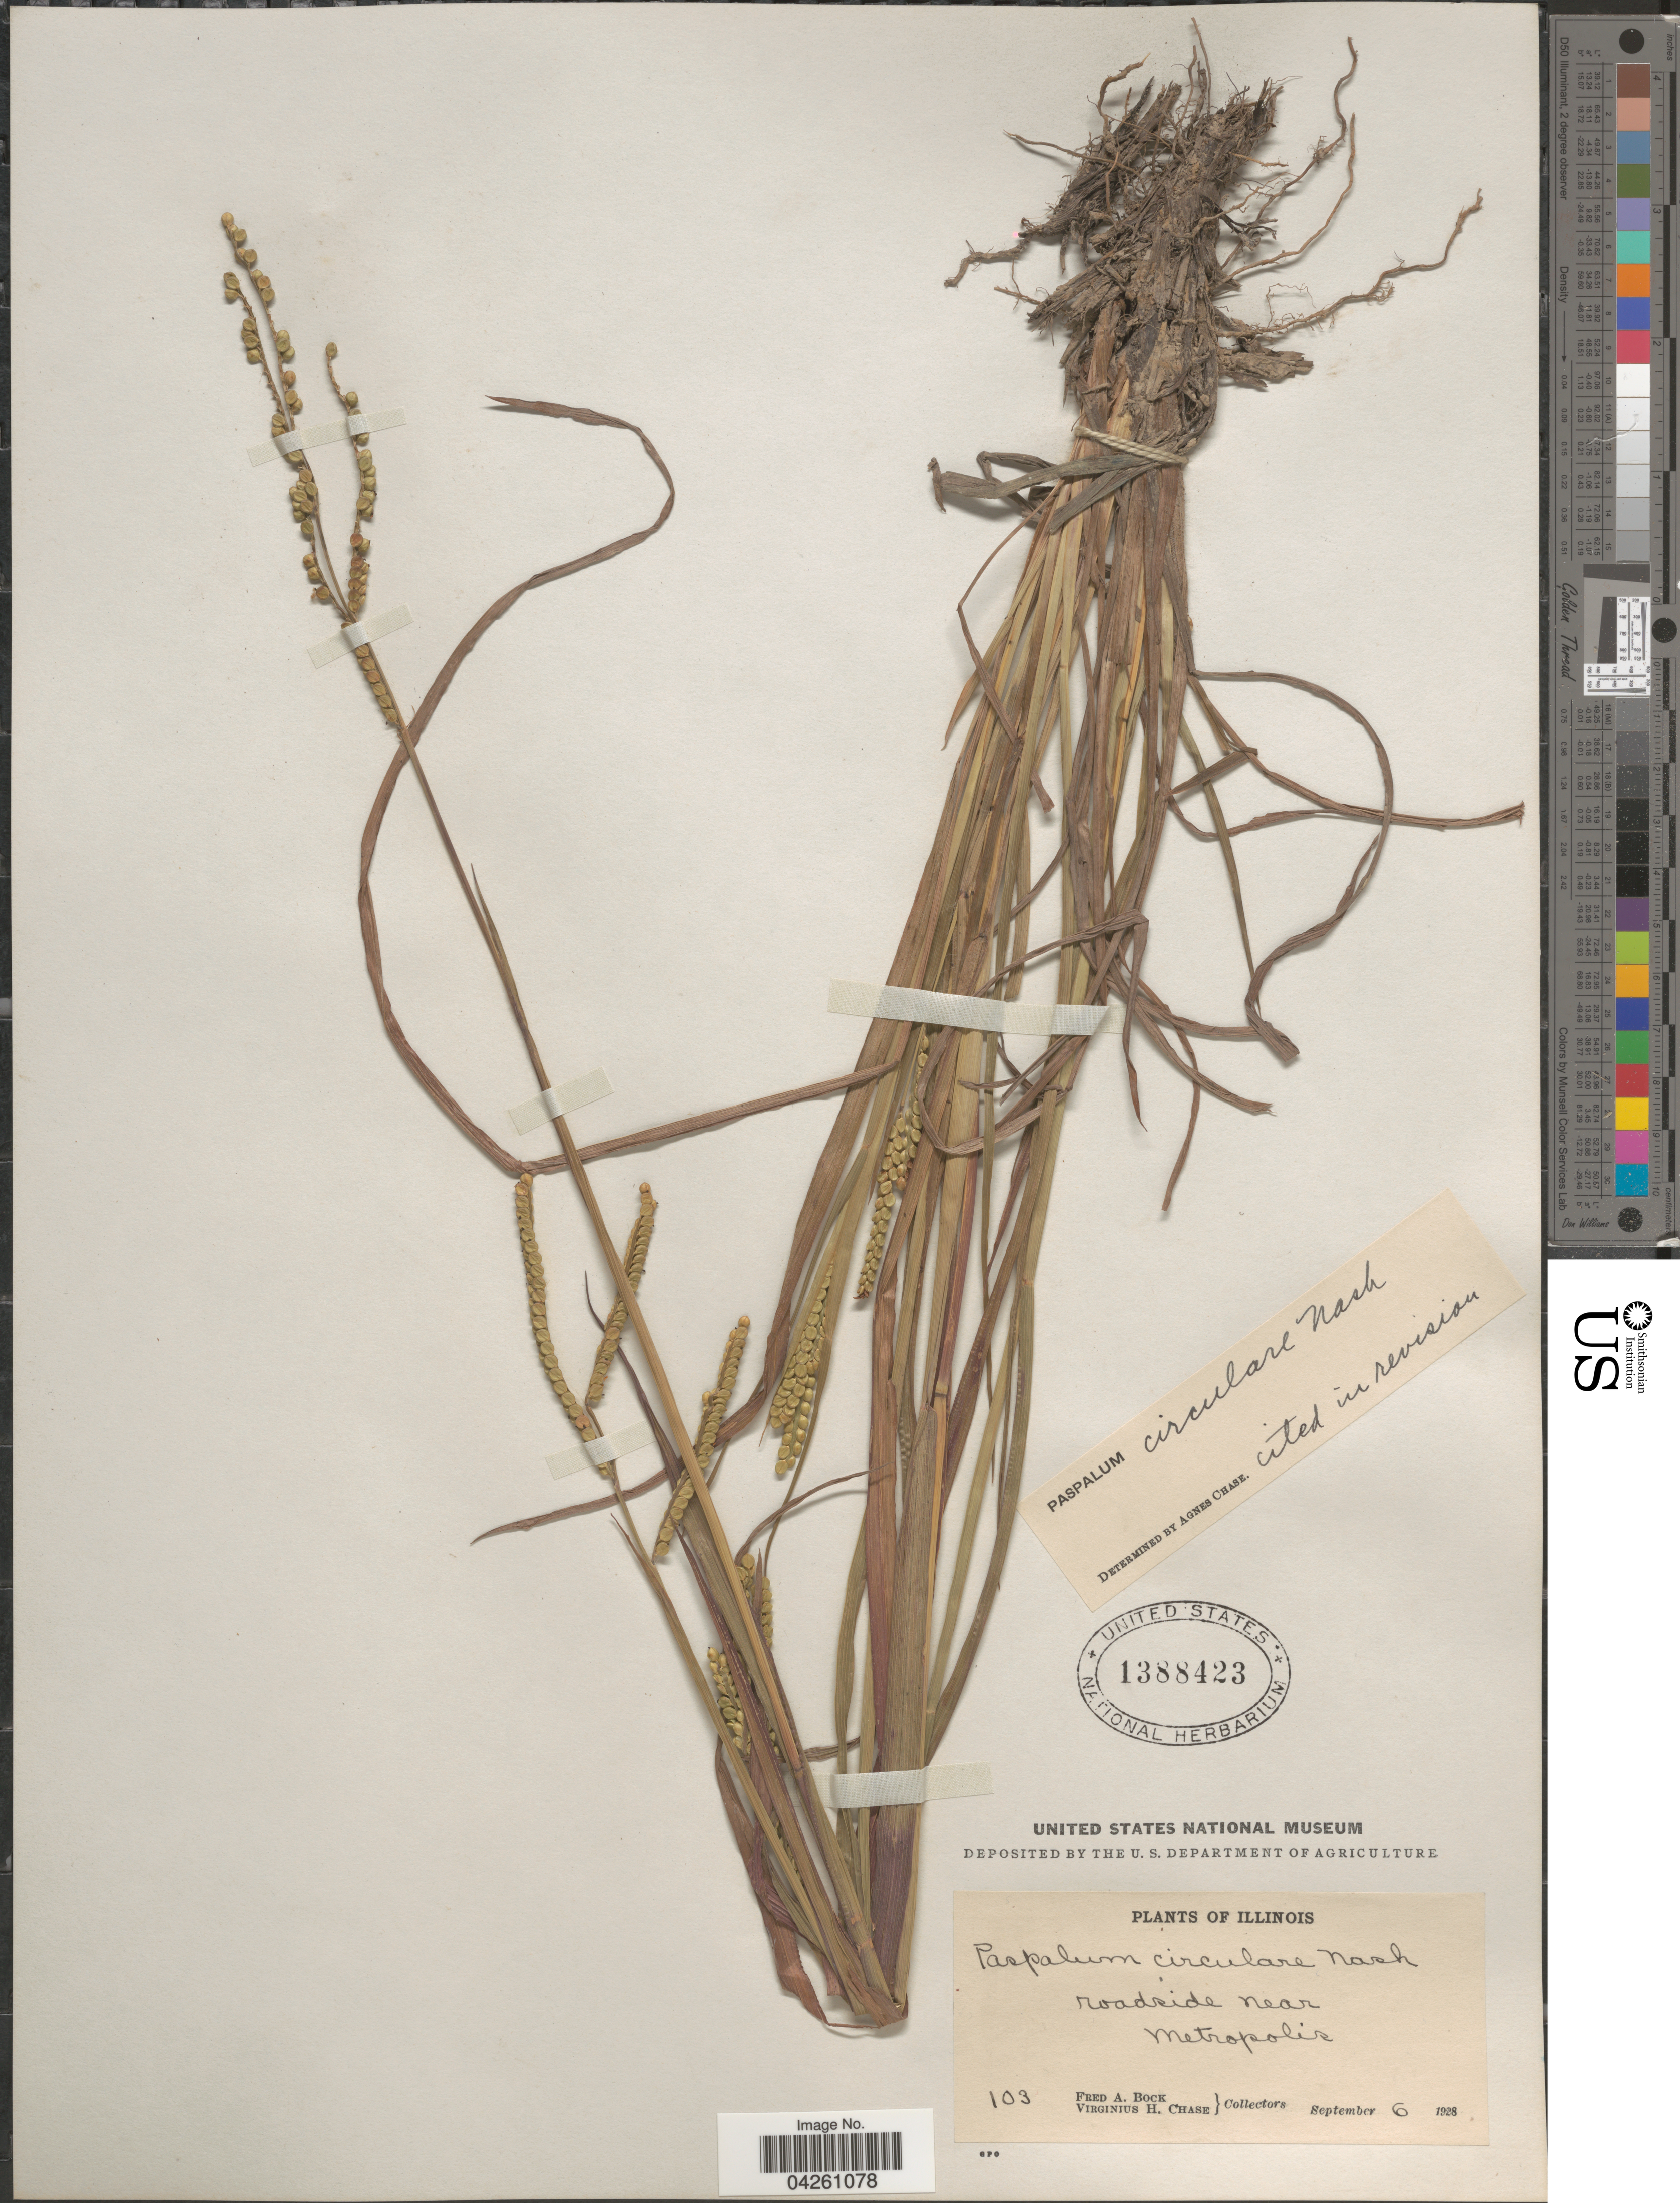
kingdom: Plantae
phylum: Tracheophyta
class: Liliopsida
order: Poales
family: Poaceae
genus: Paspalum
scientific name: Paspalum circulare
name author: Nash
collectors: F. Bock & V. H. Chase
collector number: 103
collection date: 1928-09-06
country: United States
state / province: Illinois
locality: Roadside near Metropolis.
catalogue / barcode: US 1388423